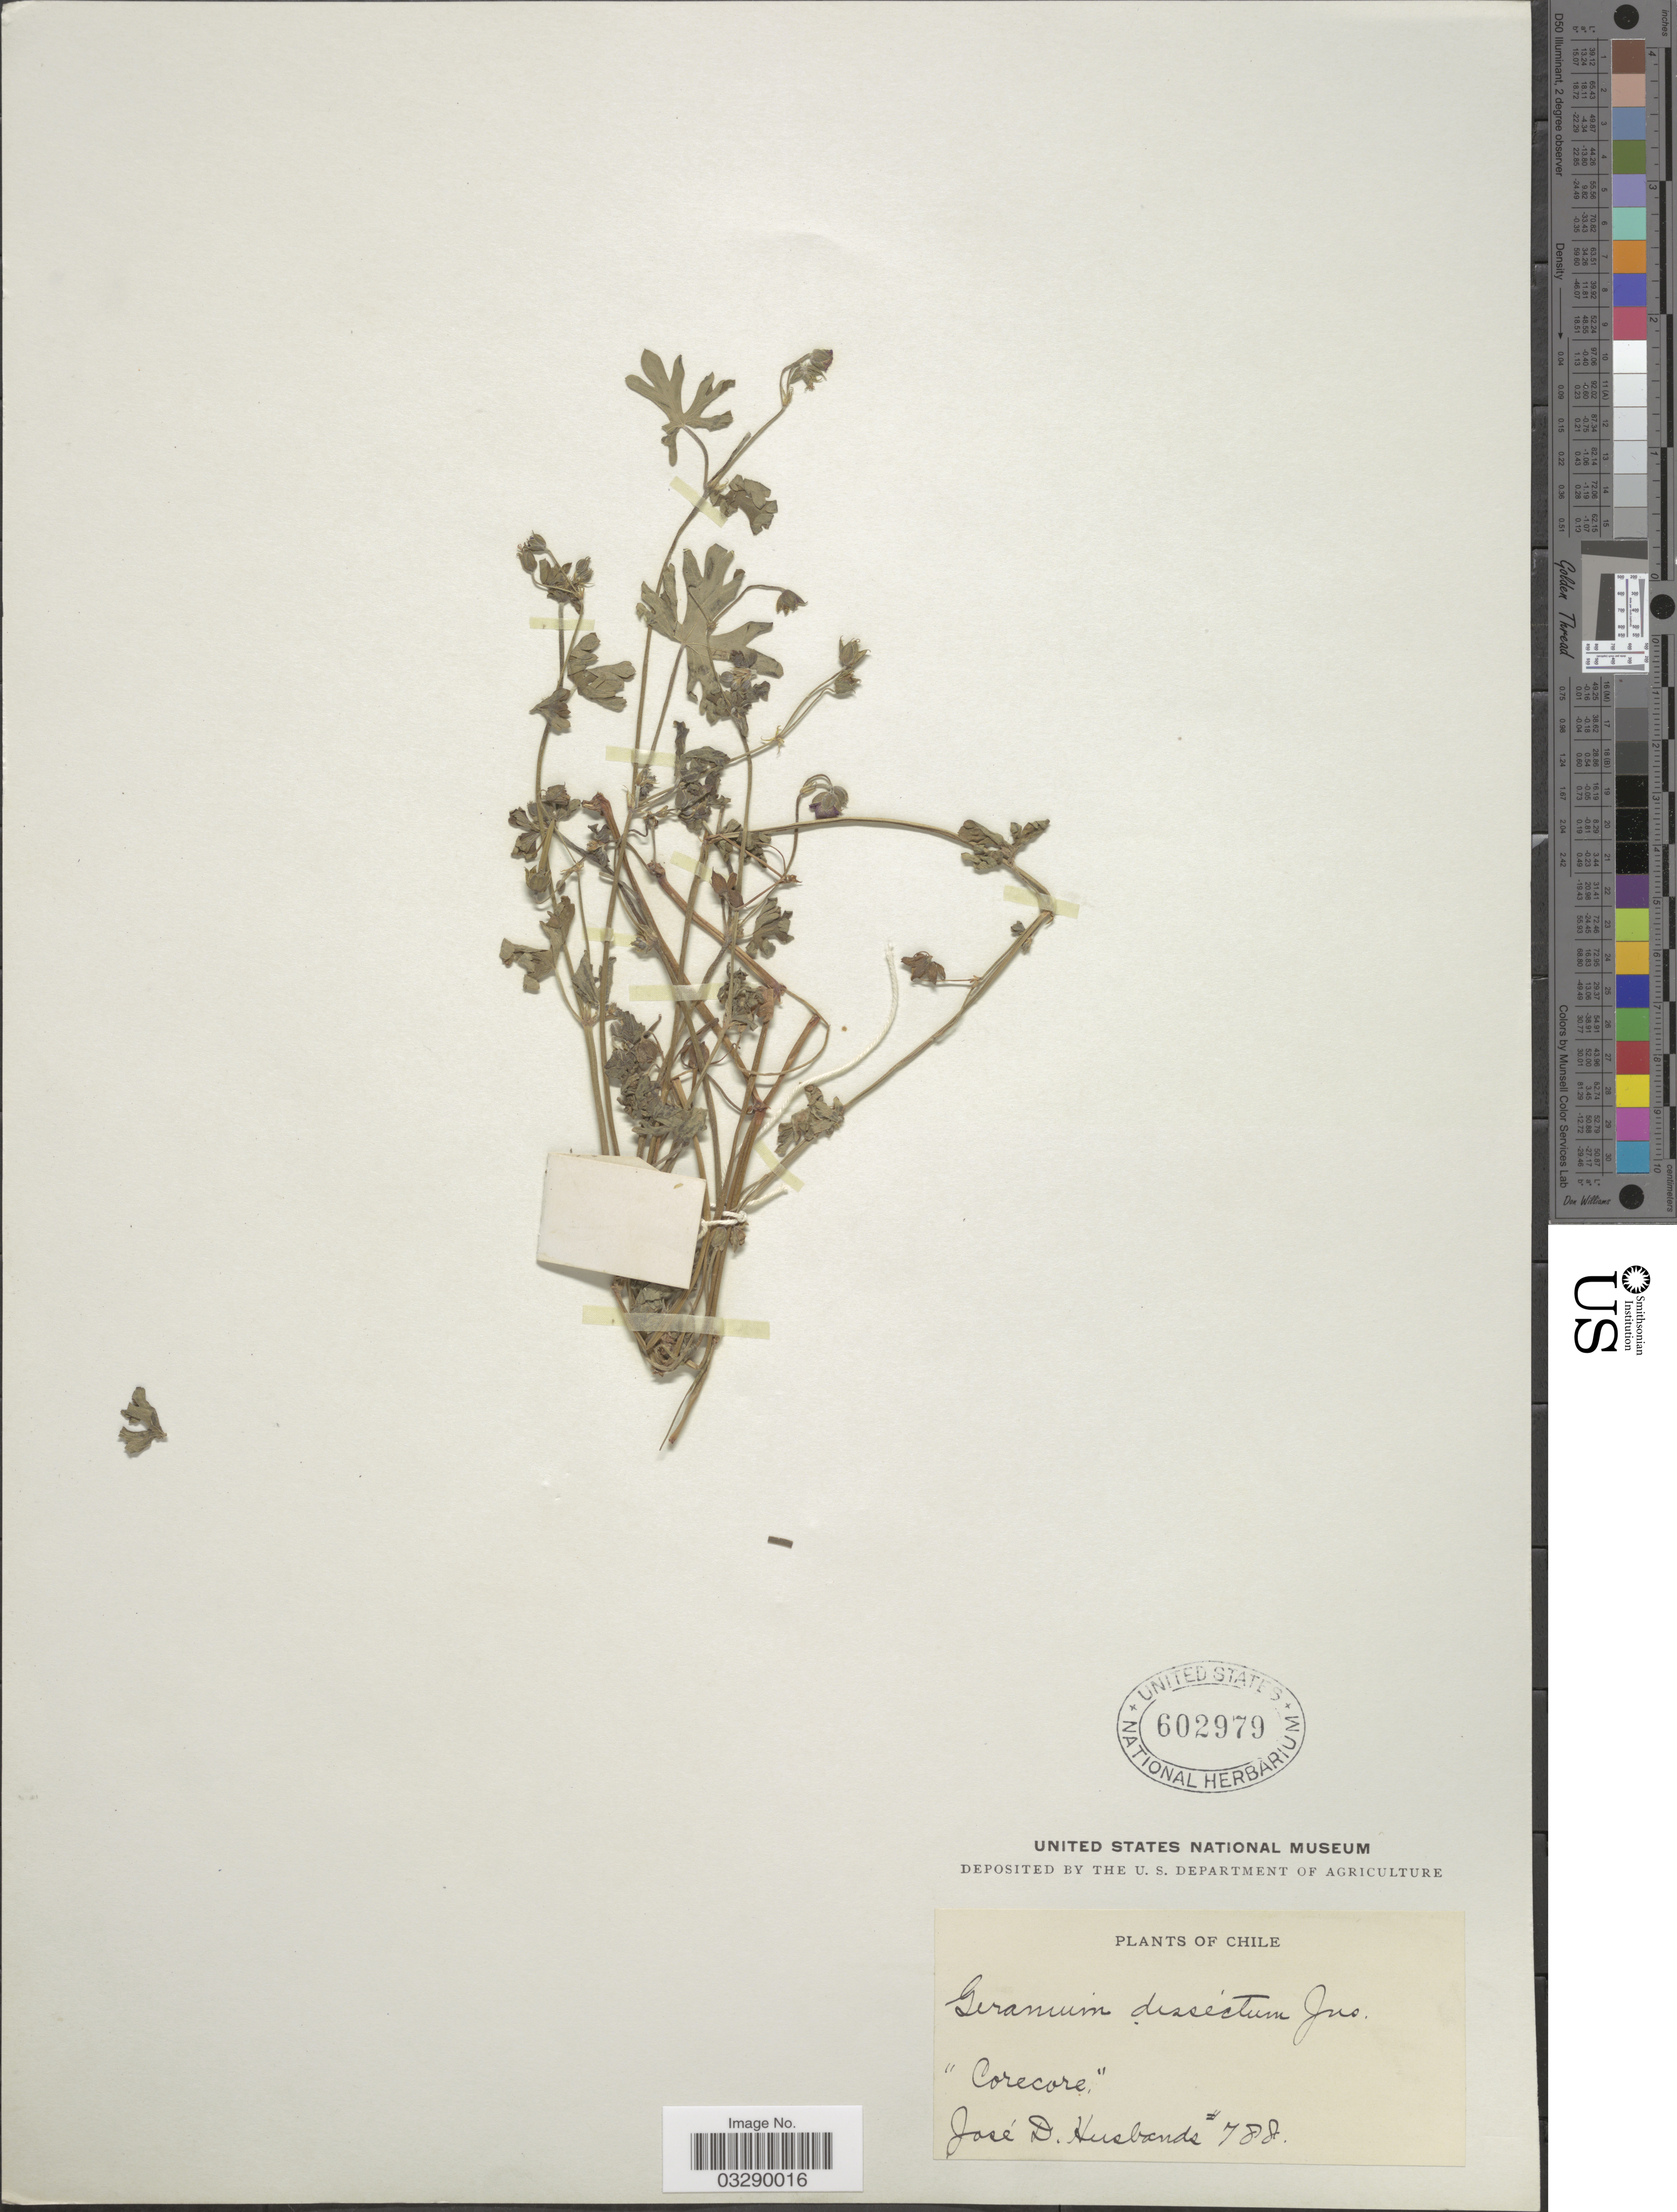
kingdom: Plantae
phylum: Tracheophyta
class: Magnoliopsida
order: Geraniales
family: Geraniaceae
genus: Geranium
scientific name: Geranium dissectum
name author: L.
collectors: J. Husbands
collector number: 788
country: Chile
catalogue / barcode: US 602979